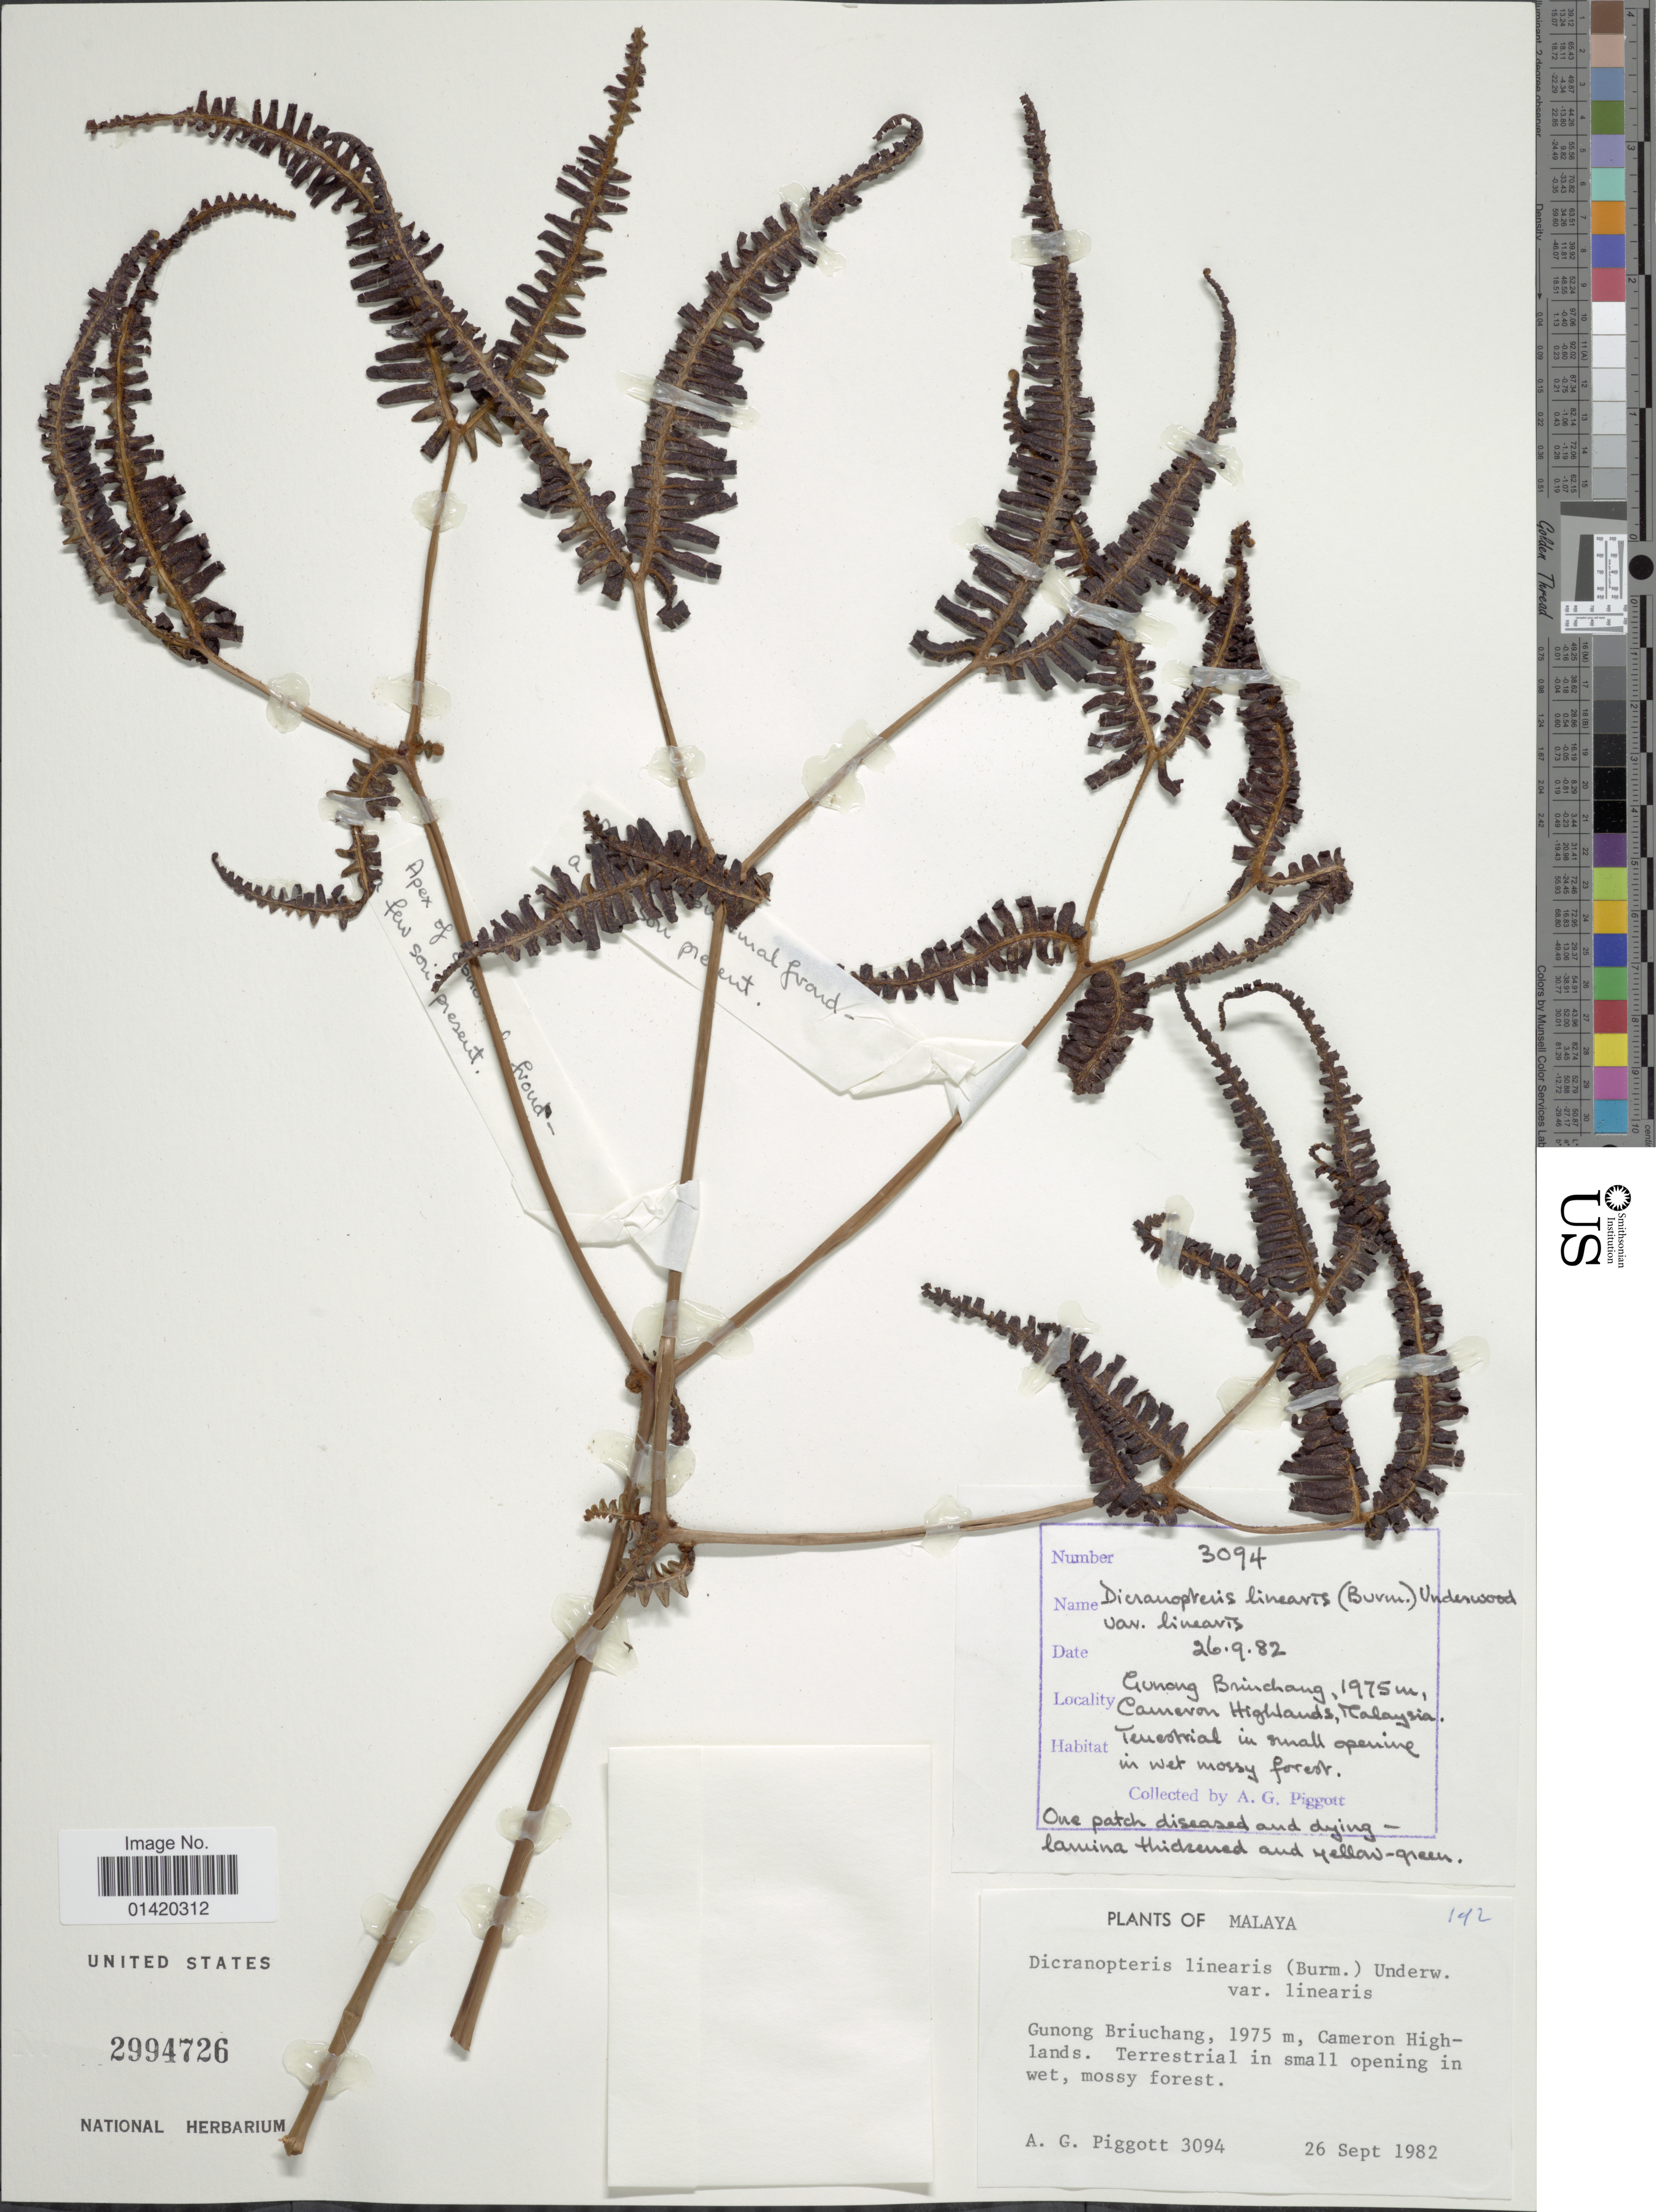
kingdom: Plantae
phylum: Tracheophyta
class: Polypodiopsida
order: Gleicheniales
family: Gleicheniaceae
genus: Dicranopteris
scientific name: Dicranopteris linearis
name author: (Burm. f.) Underw.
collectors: A. Piggott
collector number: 3094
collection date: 1982-09-26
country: Malaysia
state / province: Pahang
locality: Malaya, Gunong Briuchang, Cameron Highlands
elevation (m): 1975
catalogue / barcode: US 2994726